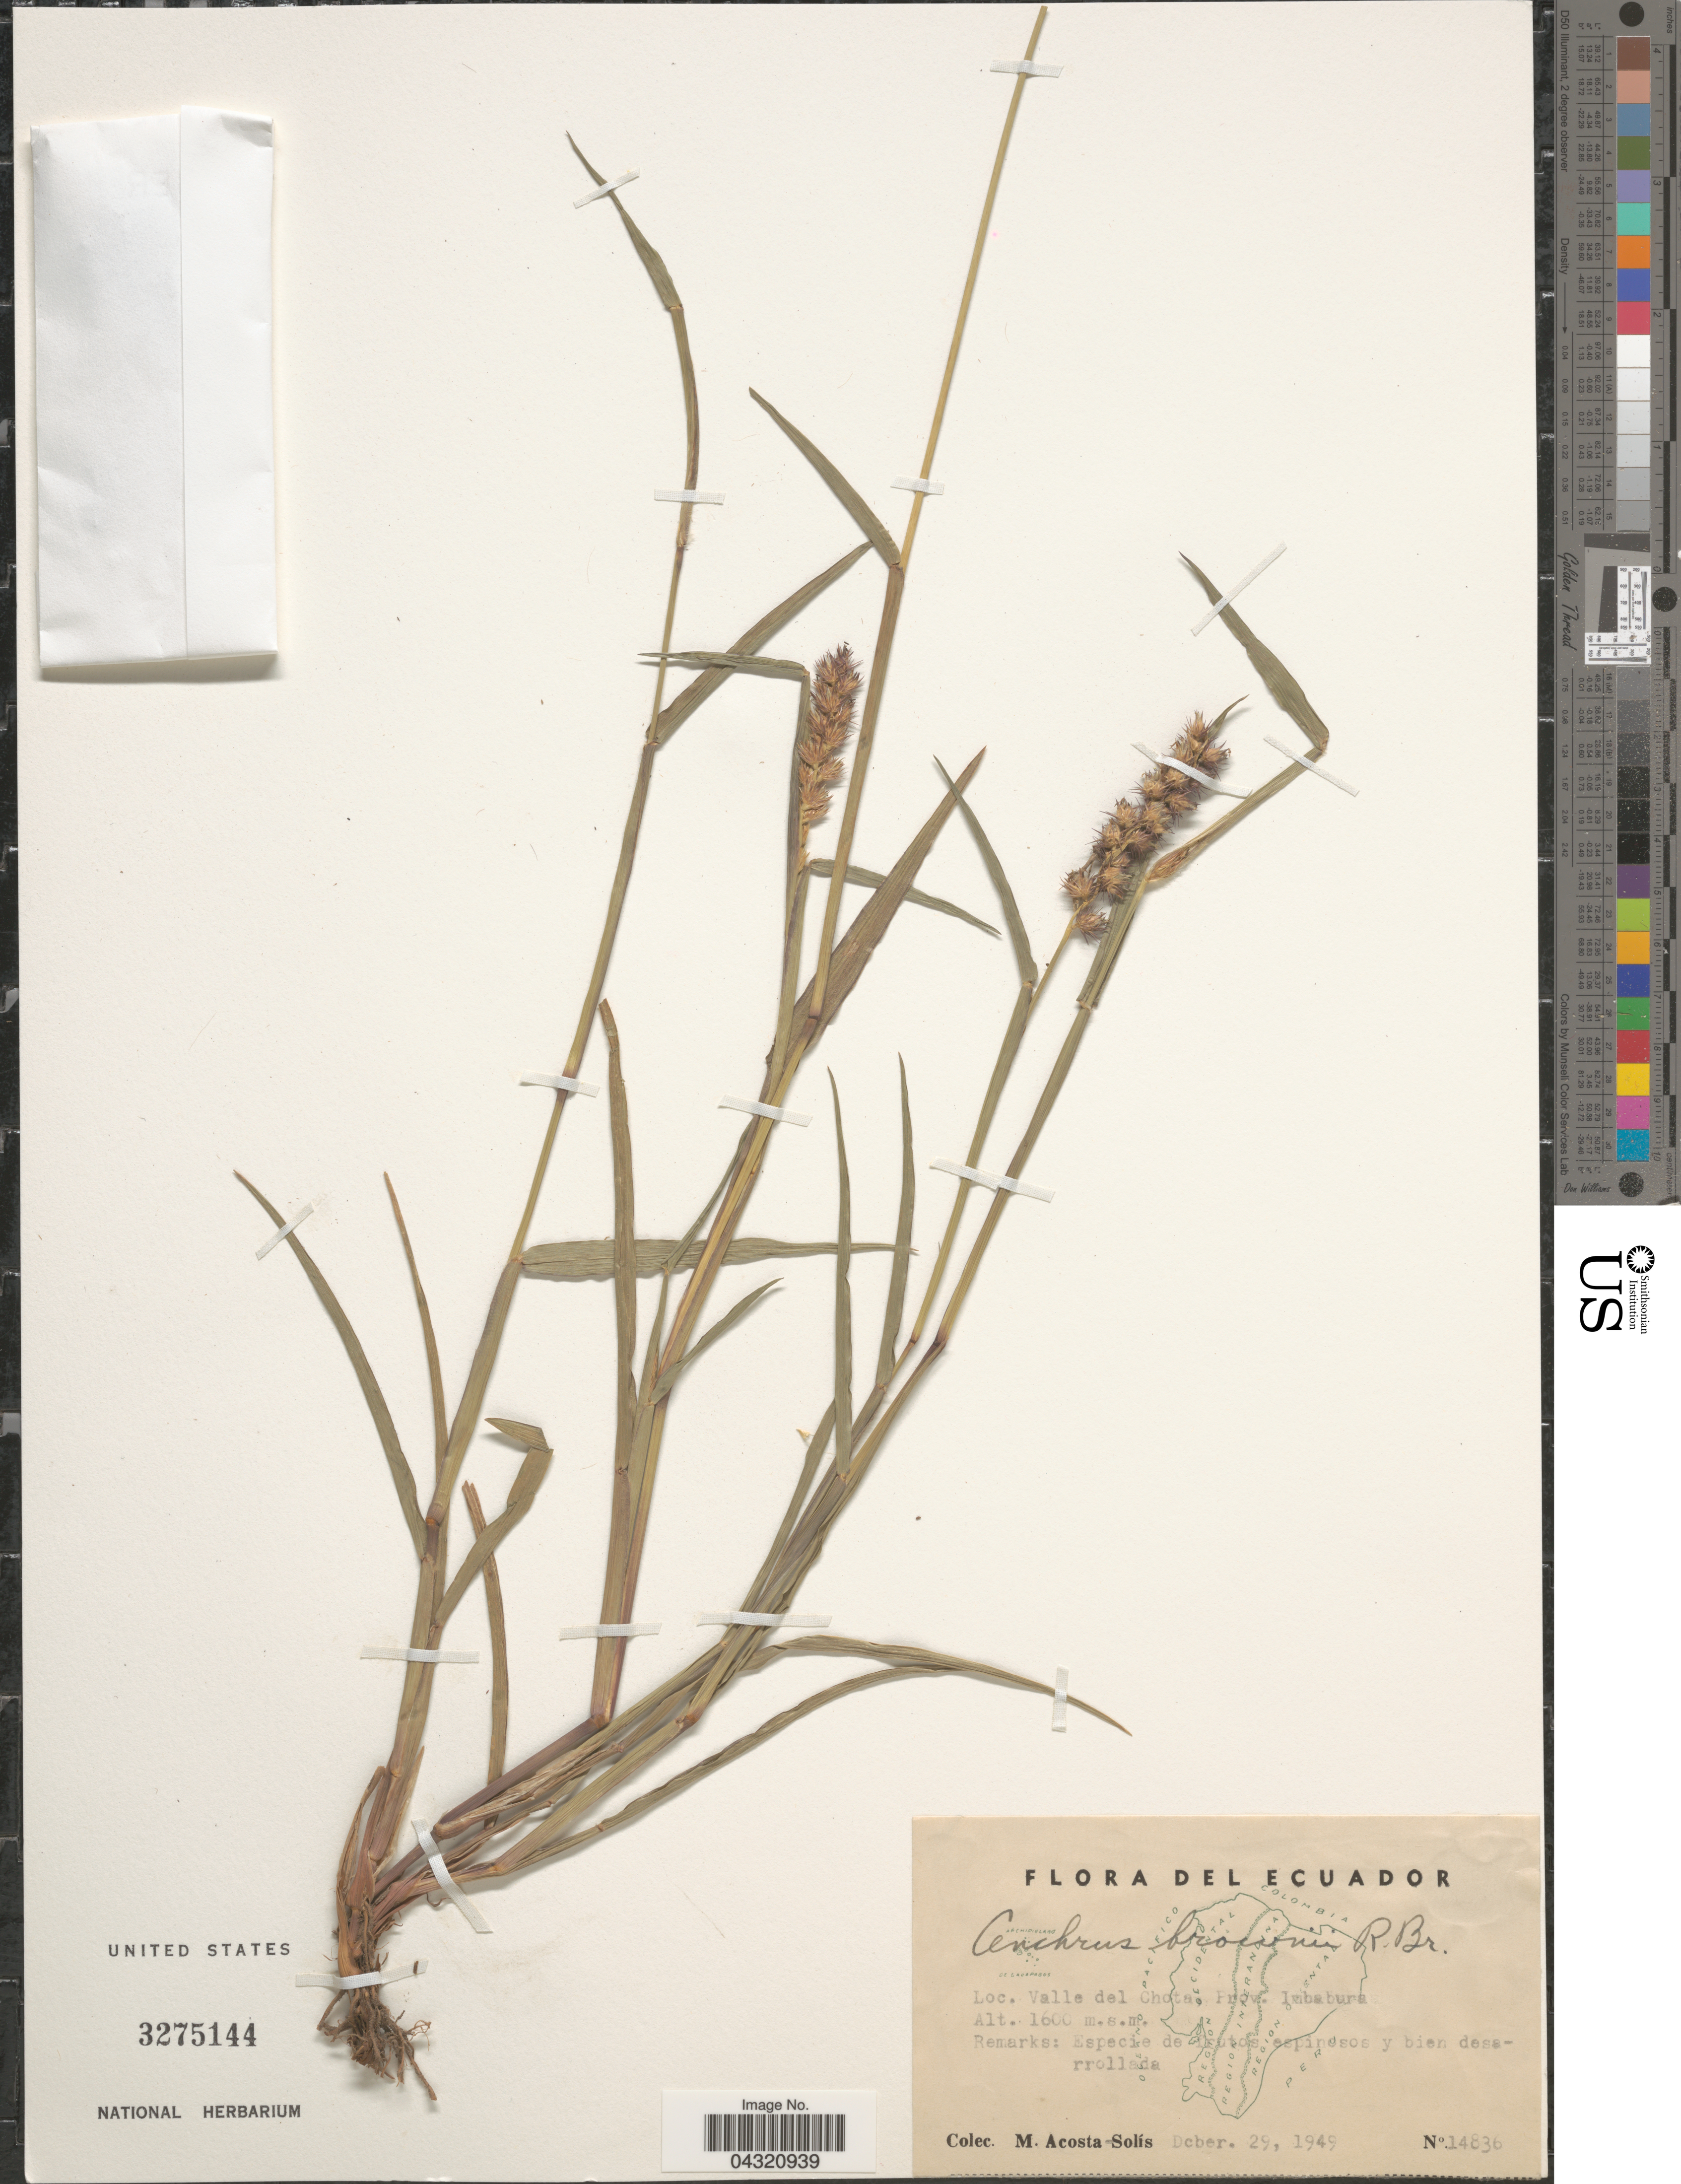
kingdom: Plantae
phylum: Tracheophyta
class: Liliopsida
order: Poales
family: Poaceae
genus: Cenchrus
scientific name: Cenchrus brownii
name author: Roem. & Schult.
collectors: M. Acosta Solis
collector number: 14836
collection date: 1949-12-29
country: Ecuador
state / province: Imbabura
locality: Valle del Chota.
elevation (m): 1600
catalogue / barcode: US 3275144